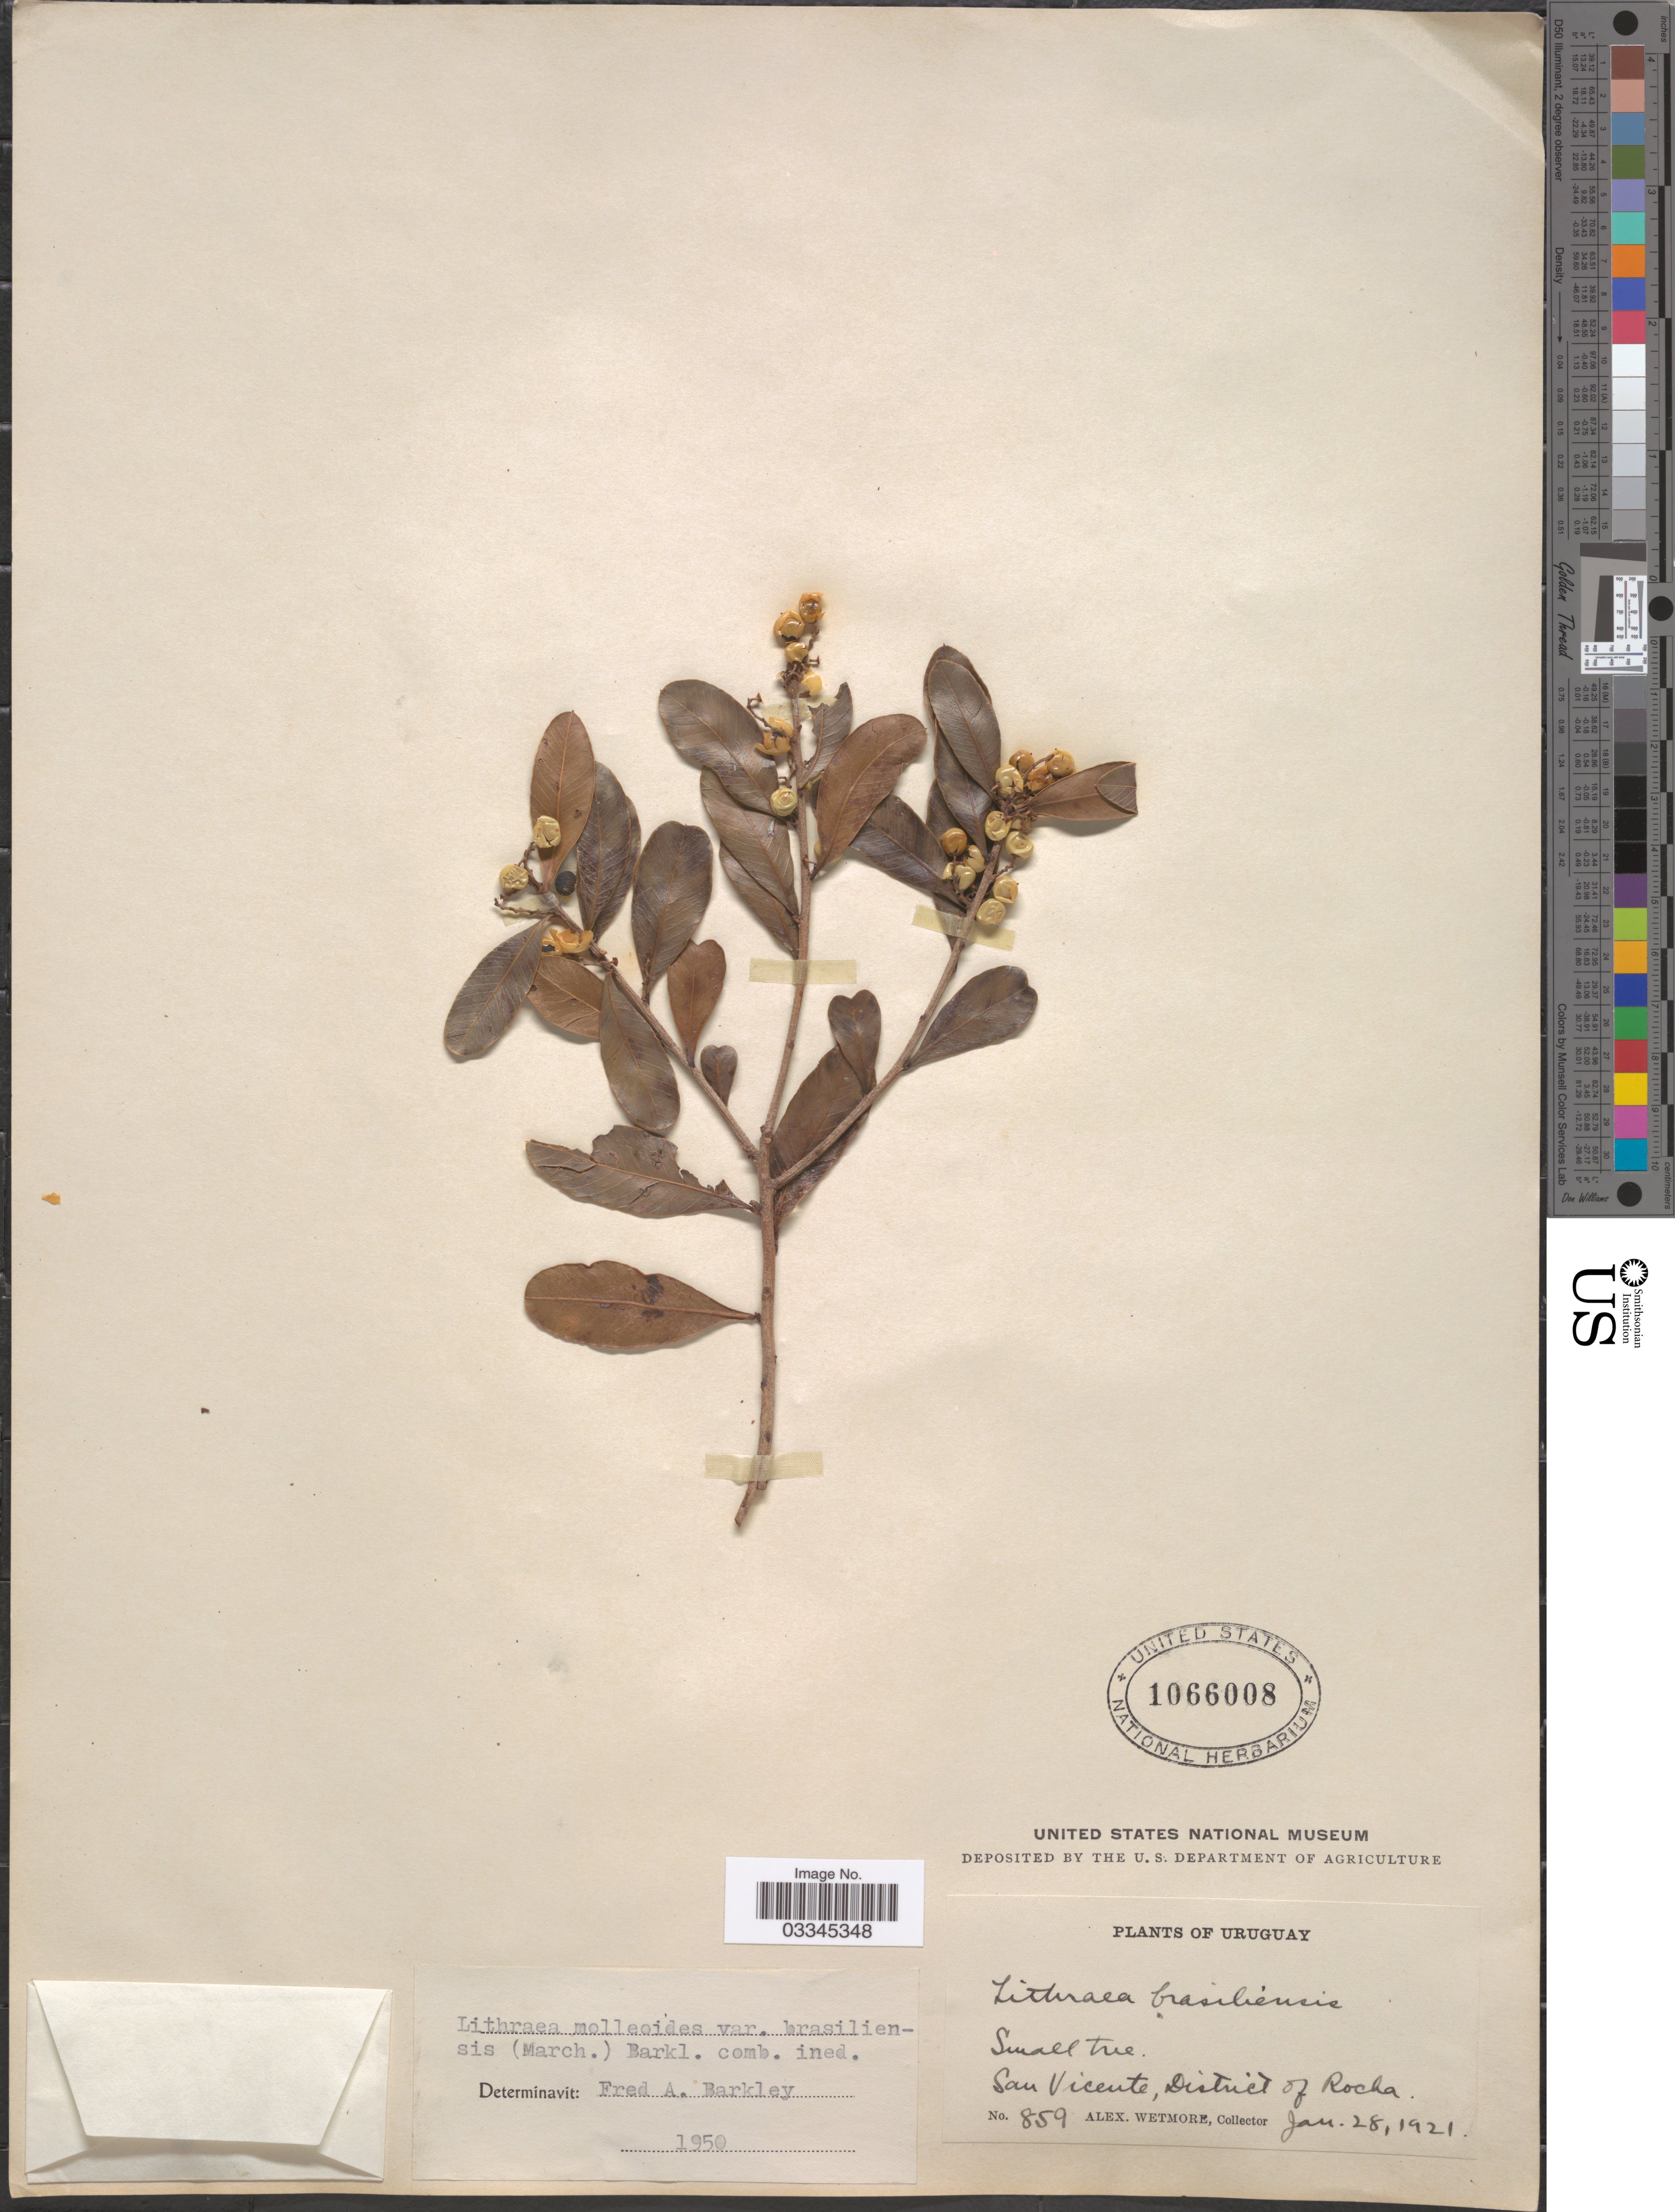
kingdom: Plantae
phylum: Tracheophyta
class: Magnoliopsida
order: Sapindales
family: Anacardiaceae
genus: Lithraea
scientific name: Lithraea brasiliensis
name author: Marchand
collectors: A. Wetmore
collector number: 859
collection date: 1921-01-28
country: Uruguay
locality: San Vicente, District of Rocha.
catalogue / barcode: US 1066008